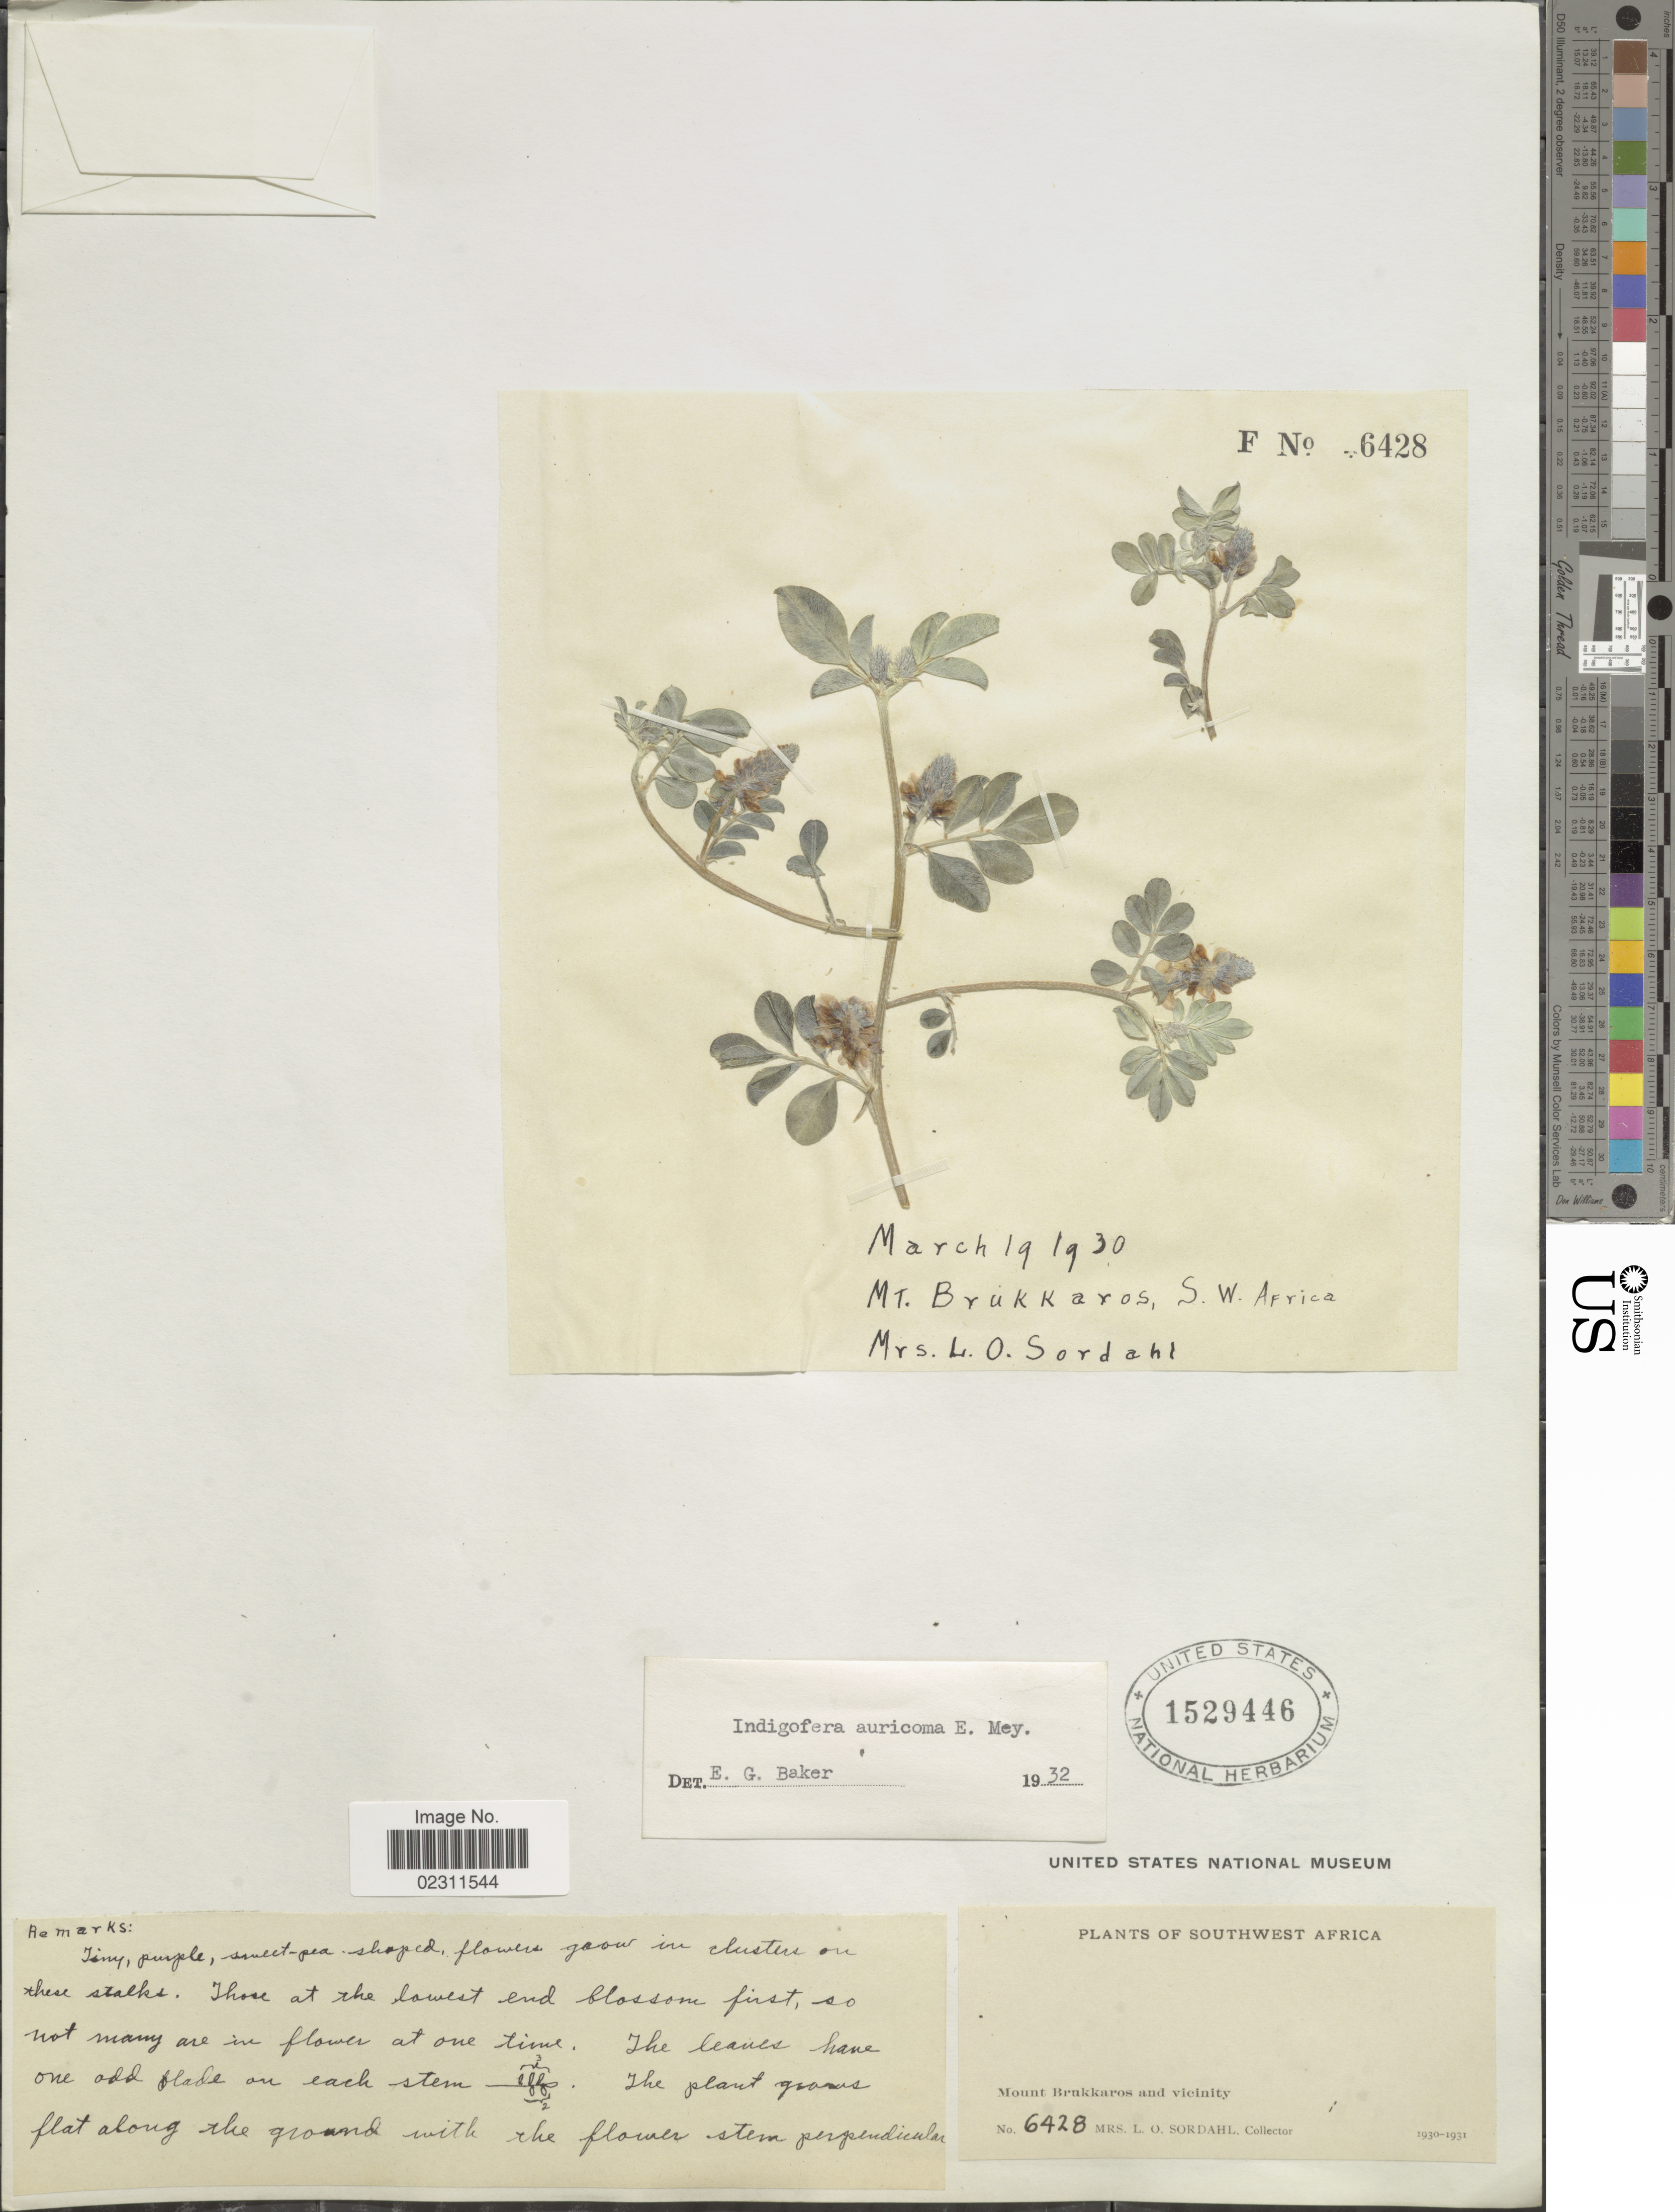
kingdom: Plantae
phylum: Tracheophyta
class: Magnoliopsida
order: Fabales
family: Fabaceae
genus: Indigofera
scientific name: Indigofera auricoma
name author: E. Mey.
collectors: L. Sordahl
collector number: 6428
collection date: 1930-03-19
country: Namibia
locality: Southwest Africa, Mount Brukkaros and Vicinity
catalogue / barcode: US 1529446